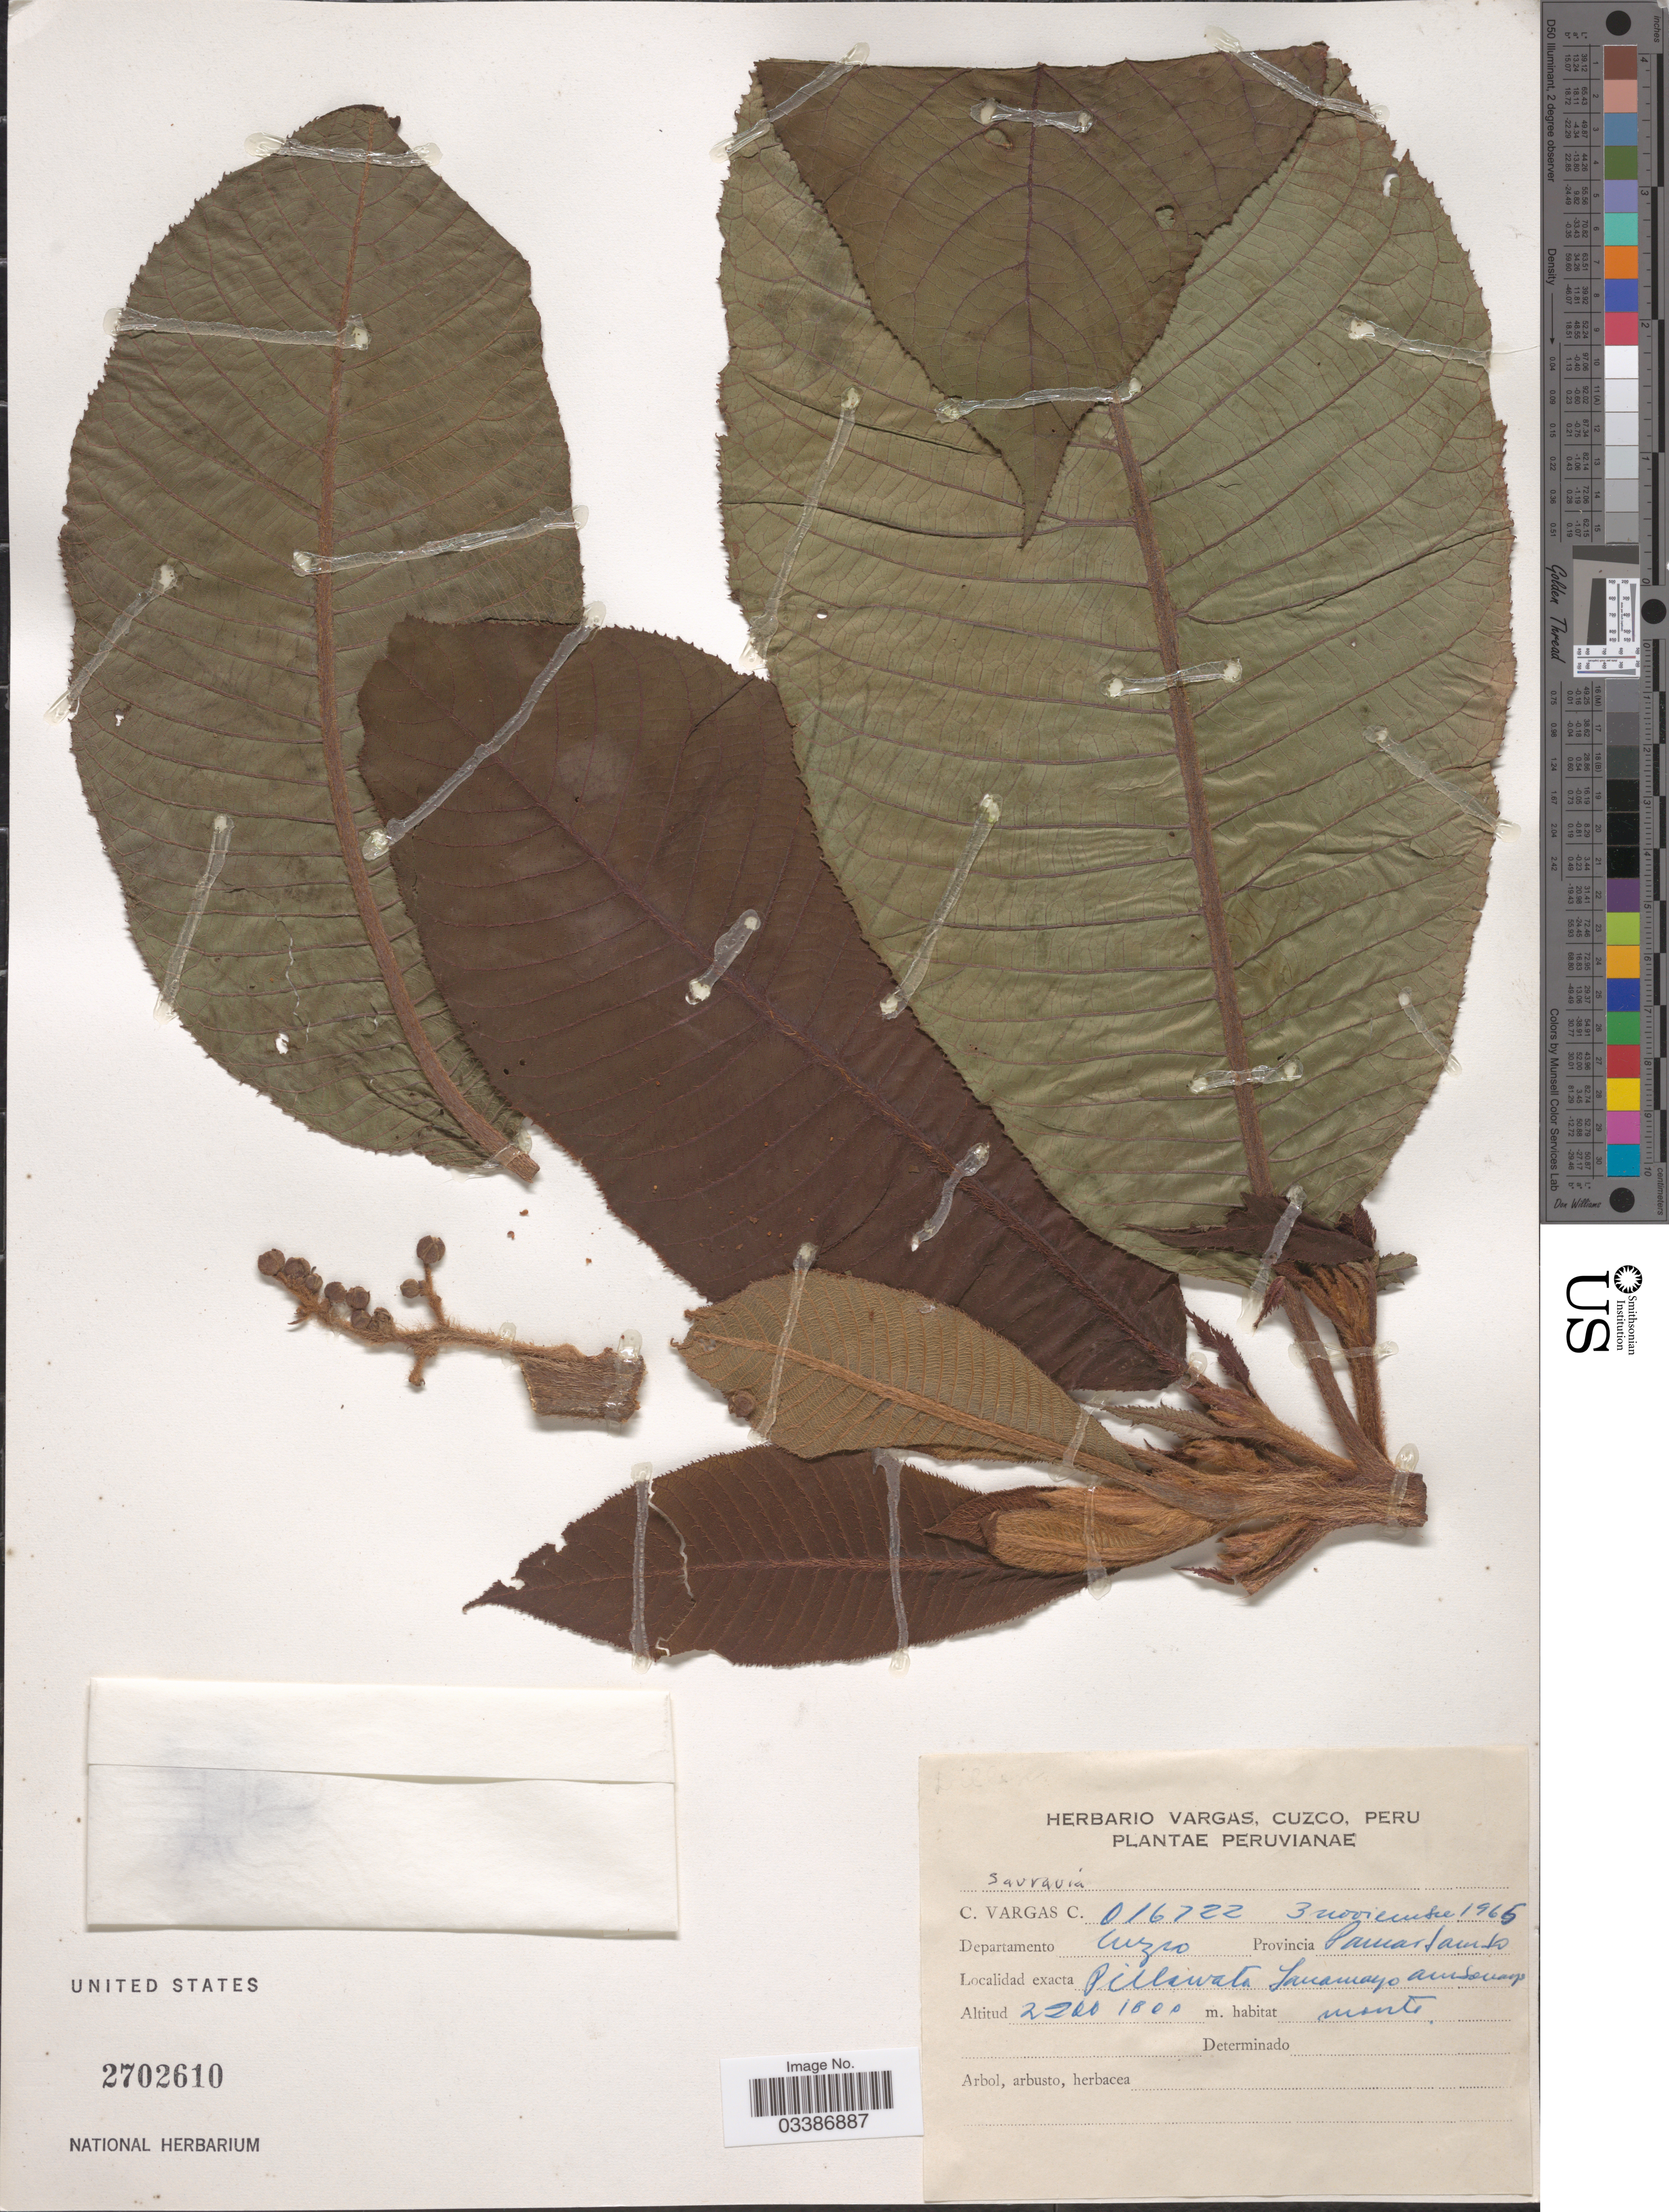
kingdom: Plantae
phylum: Tracheophyta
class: Magnoliopsida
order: Ericales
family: Actinidiaceae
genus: Saurauia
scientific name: Saurauia sp.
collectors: C. Vargas Calderón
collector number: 016722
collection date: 1965-11-03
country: Peru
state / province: Cusco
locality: Departamento Cuzco, Provincia Paucartambo, Pillawata Yanamayo-Tambomayo.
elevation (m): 1800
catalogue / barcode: US 2702610